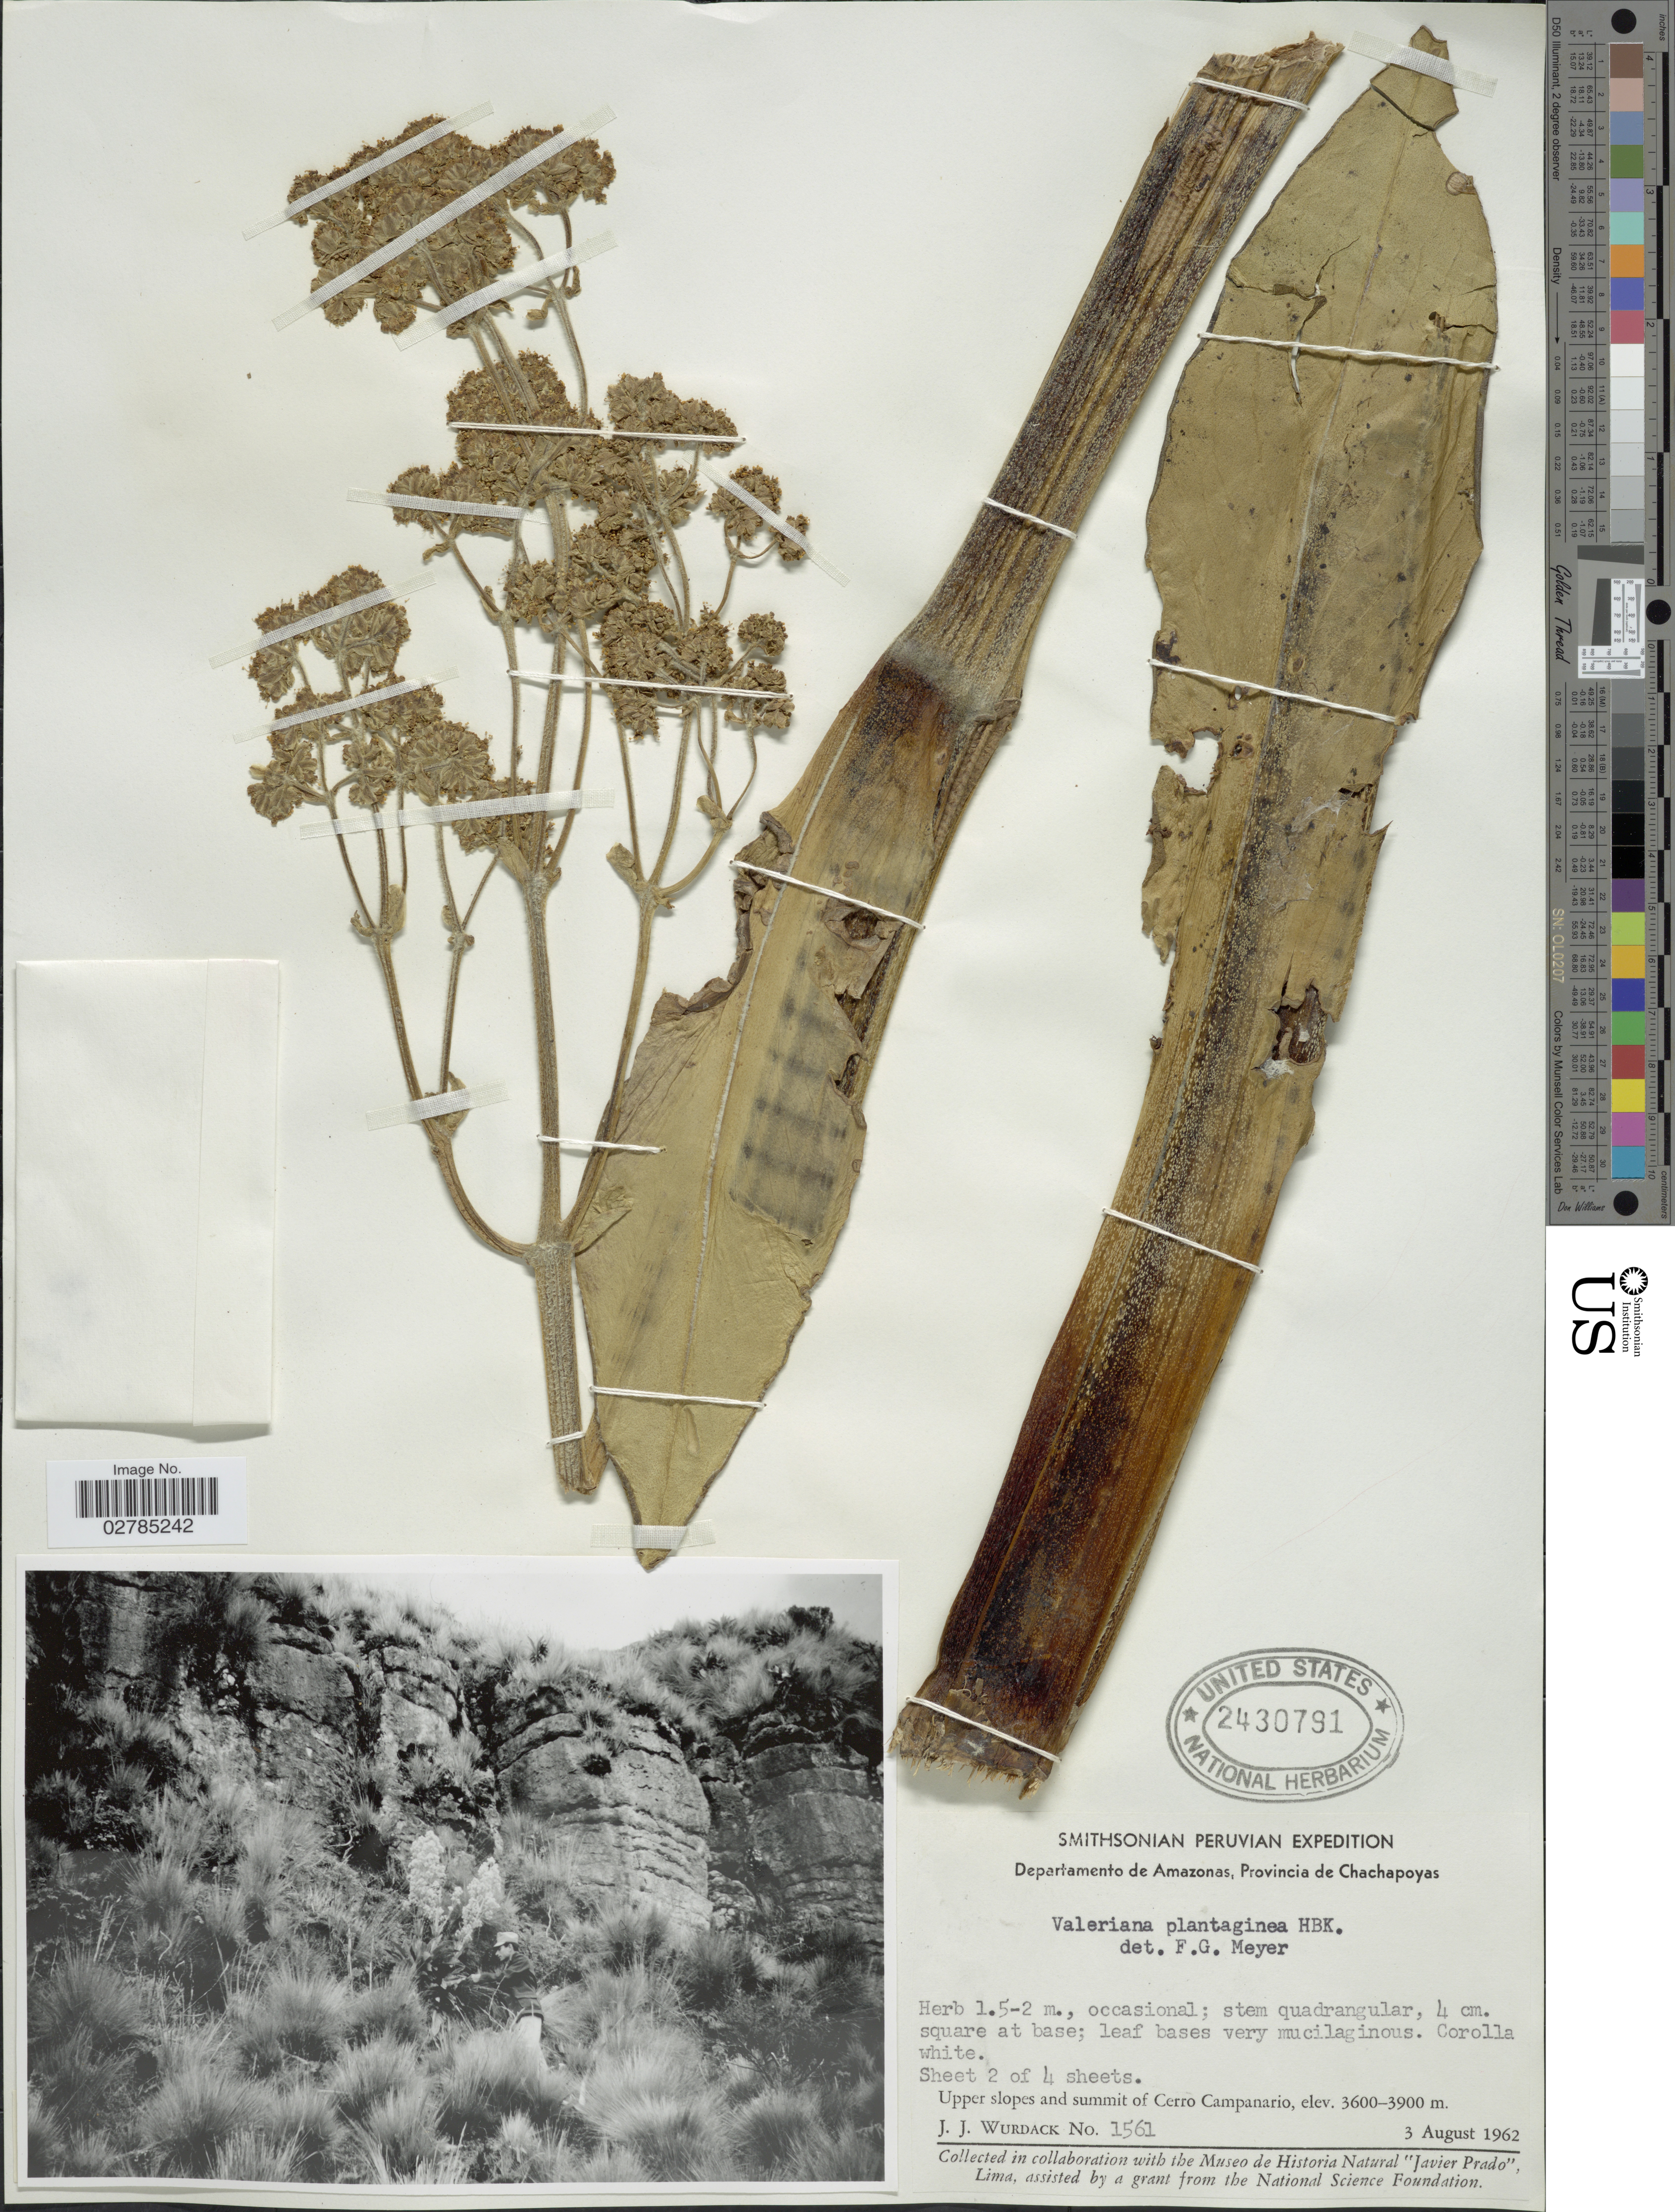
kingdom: Plantae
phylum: Tracheophyta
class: Magnoliopsida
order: Dipsacales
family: Caprifoliaceae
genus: Valeriana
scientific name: Valeriana plantaginea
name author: Kunth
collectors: J. J. Wurdack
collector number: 1561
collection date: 1962-08-03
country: Peru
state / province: Amazonas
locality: Departamento de Amazonas, Provincia de Chachapoyas. Upper slopes and summit of Cerro Campanario.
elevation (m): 3600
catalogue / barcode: US 2430791